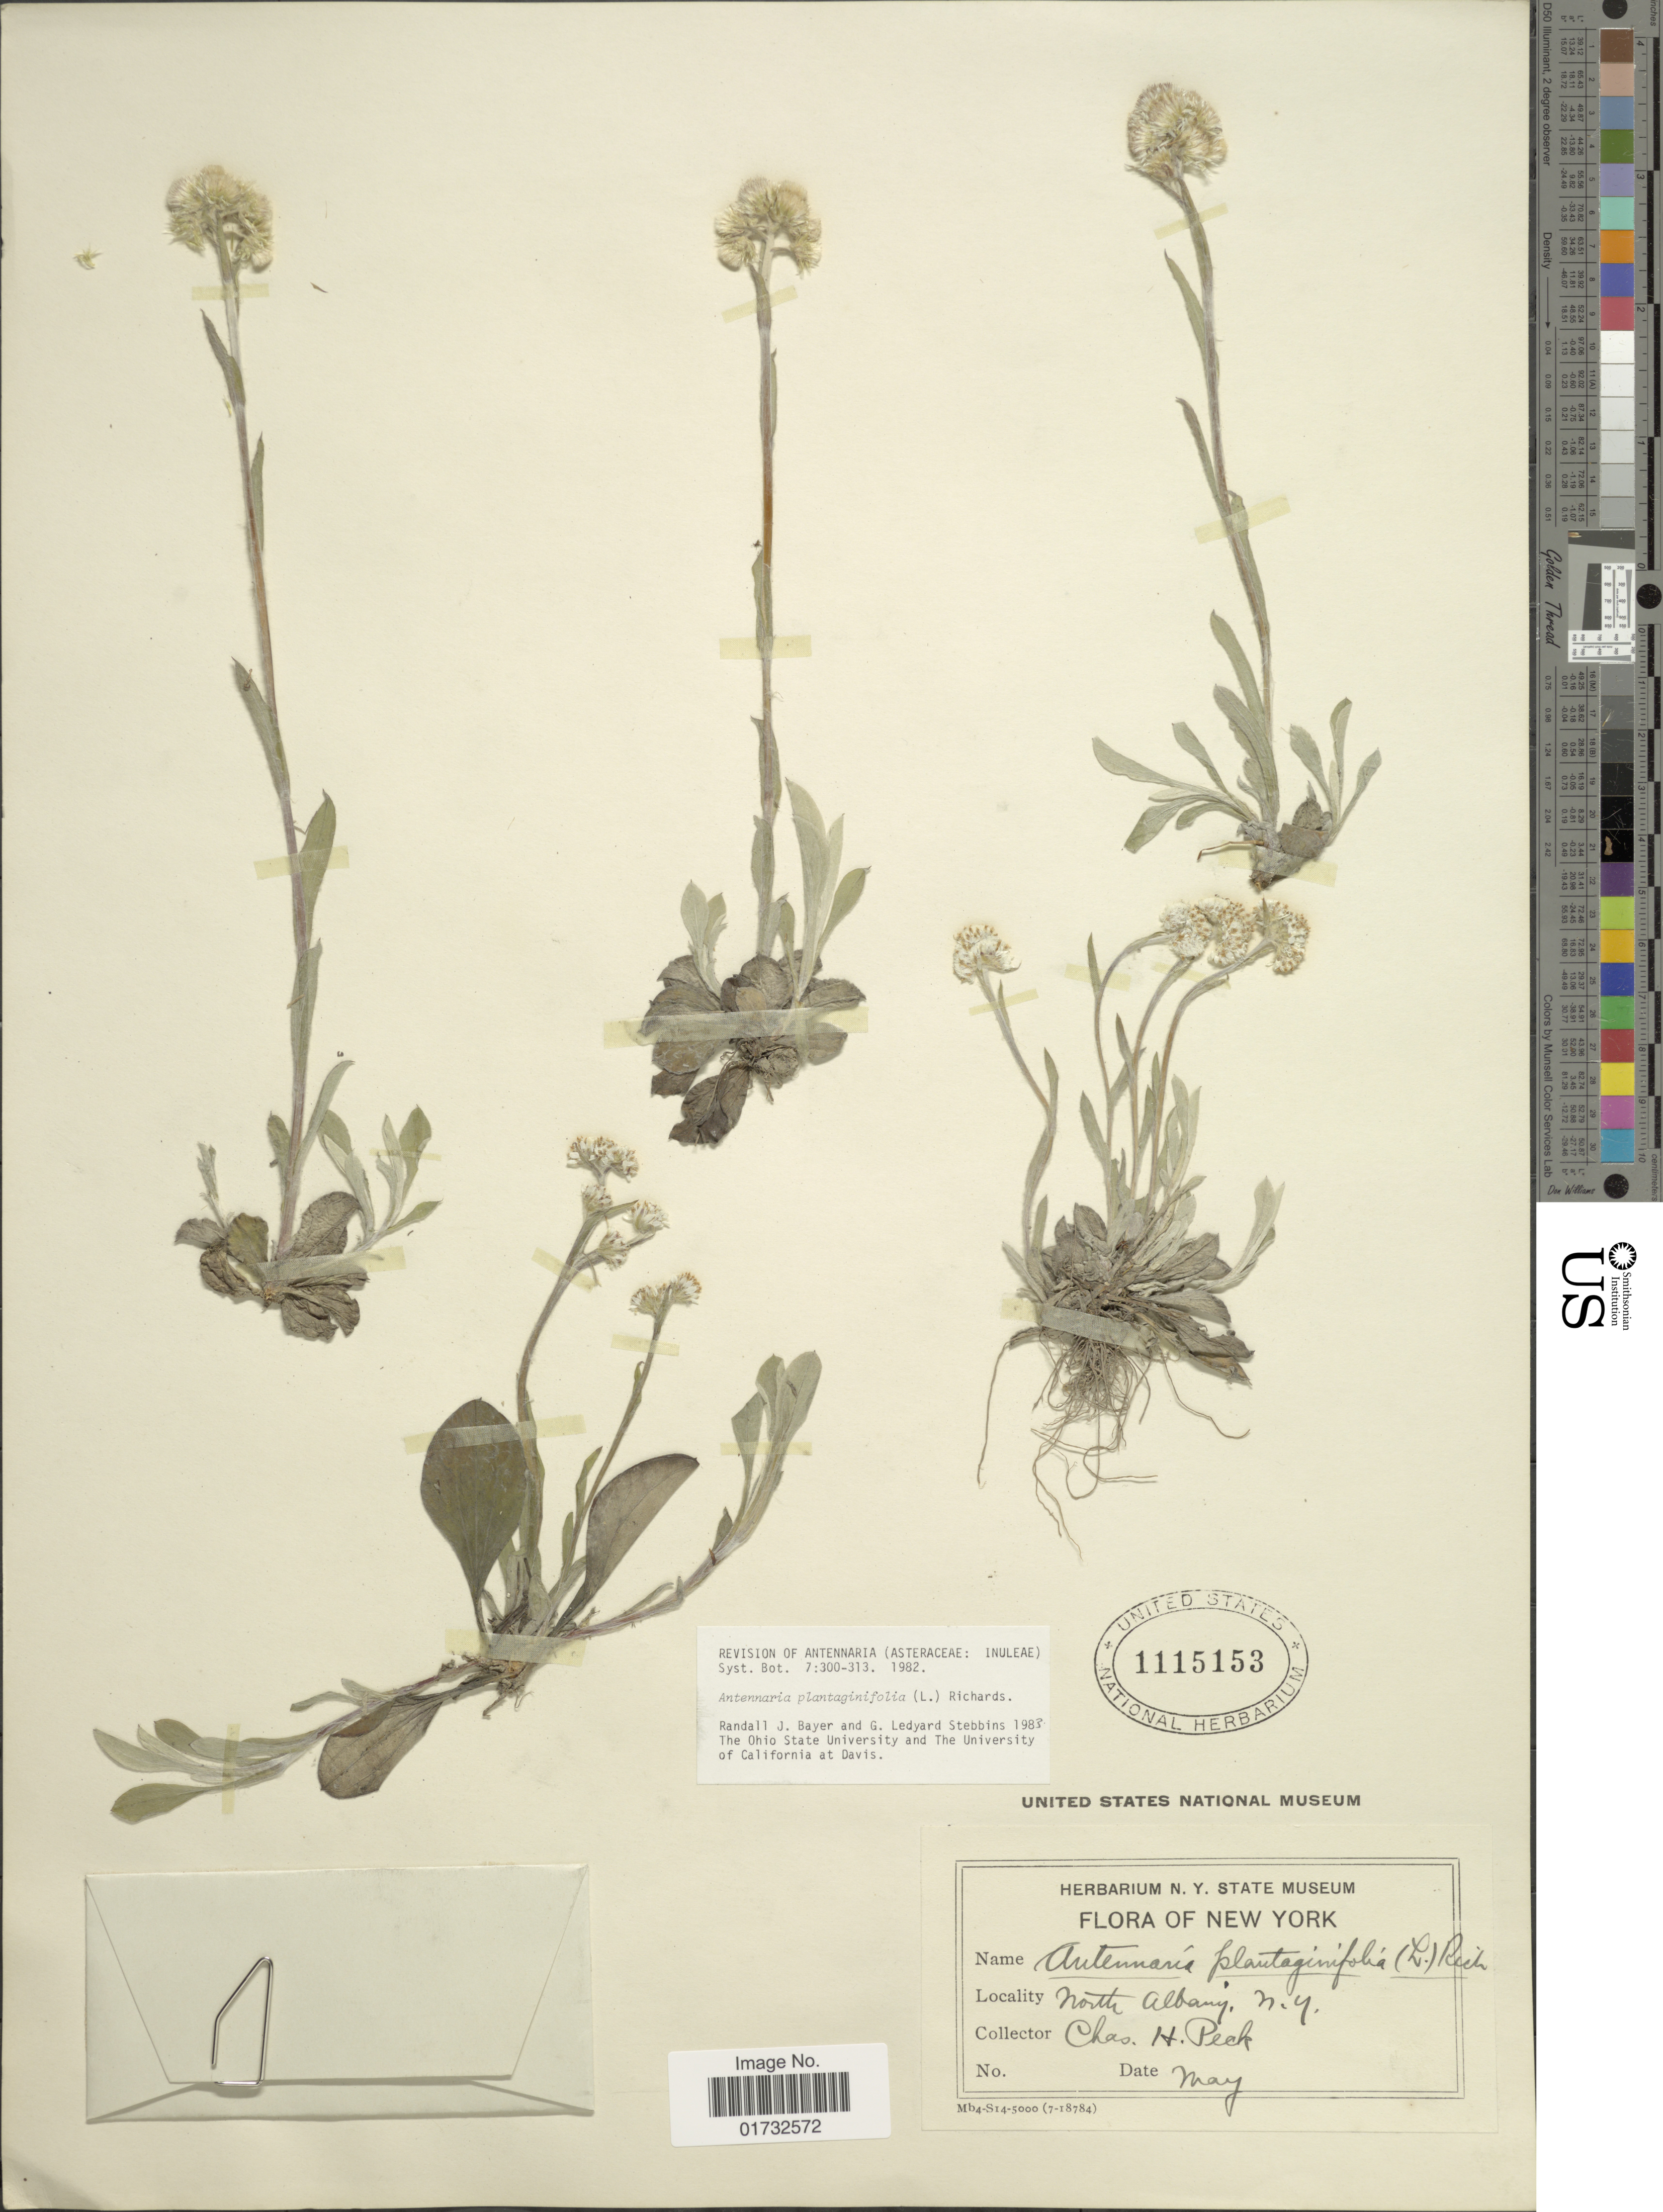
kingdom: Plantae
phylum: Tracheophyta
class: Magnoliopsida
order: Asterales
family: Asteraceae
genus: Antennaria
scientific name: Antennaria plantaginifolia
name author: (L.) Richardson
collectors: C. H. Peck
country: United States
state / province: New York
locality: North Albany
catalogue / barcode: US 1115153